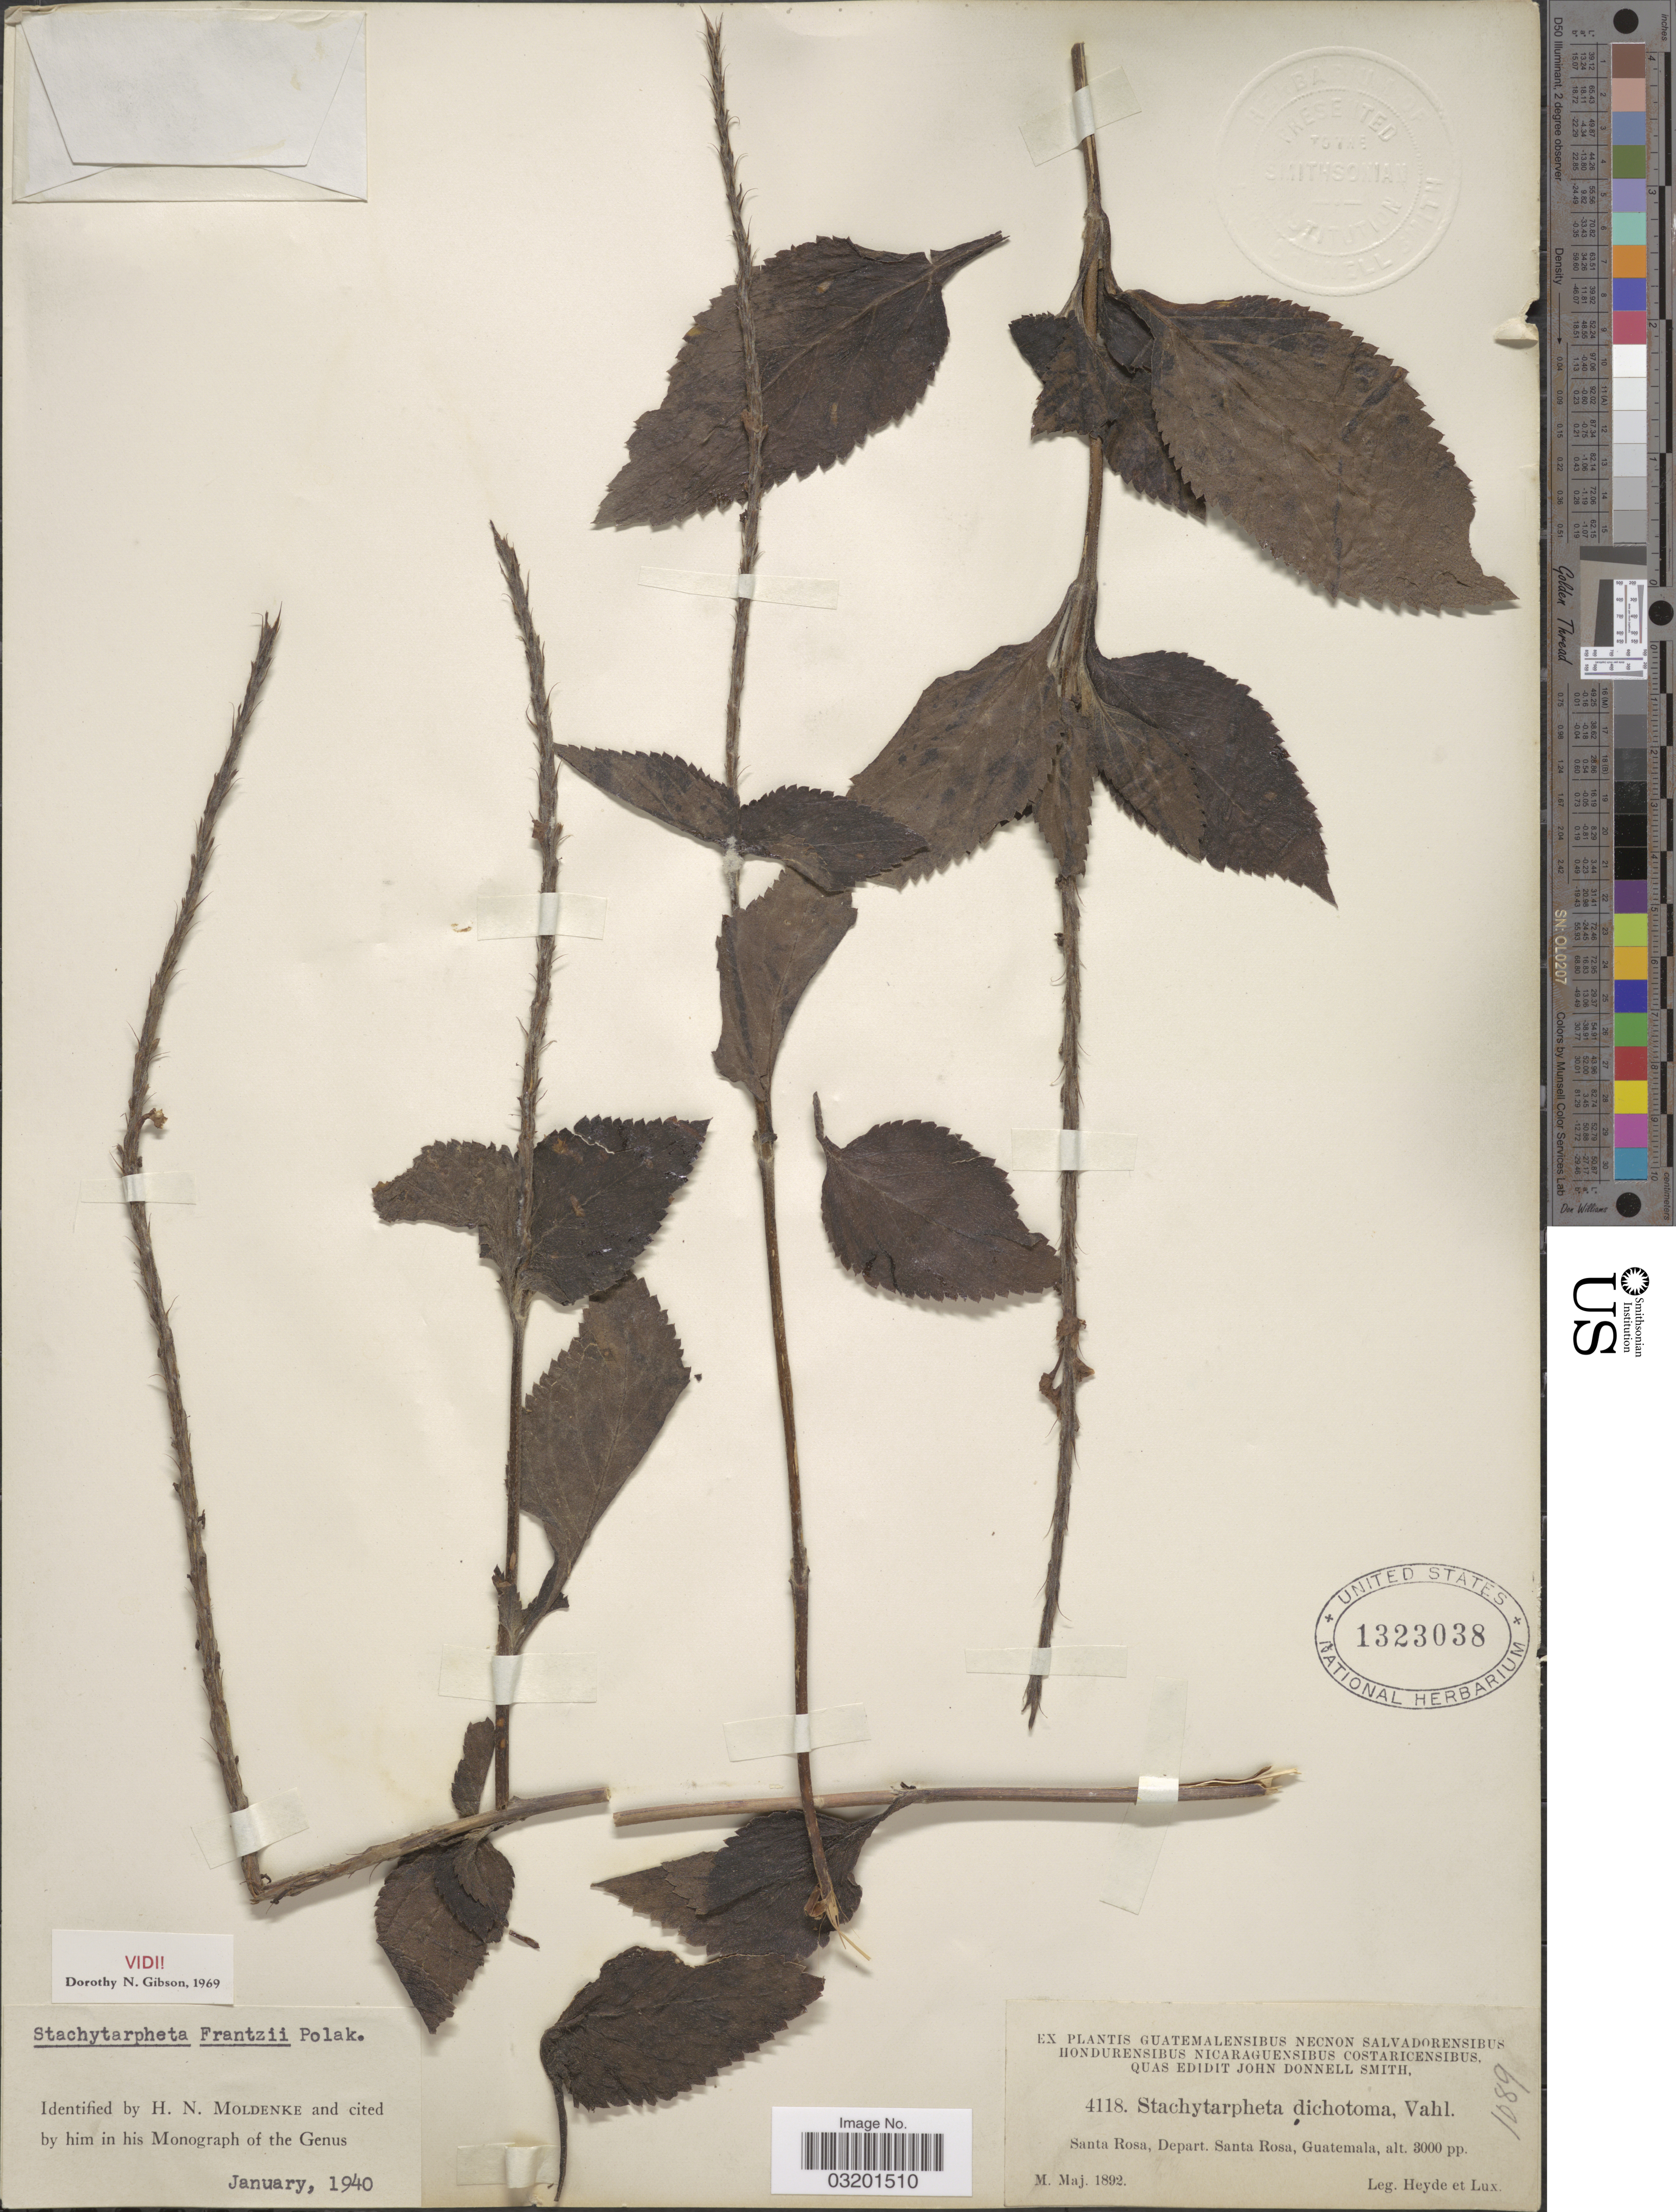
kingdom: Plantae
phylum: Tracheophyta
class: Magnoliopsida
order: Lamiales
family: Verbenaceae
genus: Stachytarpheta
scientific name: Stachytarpheta frantzii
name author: Pol.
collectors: Heyde & Lux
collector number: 4118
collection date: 1892-05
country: Guatemala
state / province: Santa Rosa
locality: Depart. Santa Rosa.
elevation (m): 914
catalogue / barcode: US 1323038